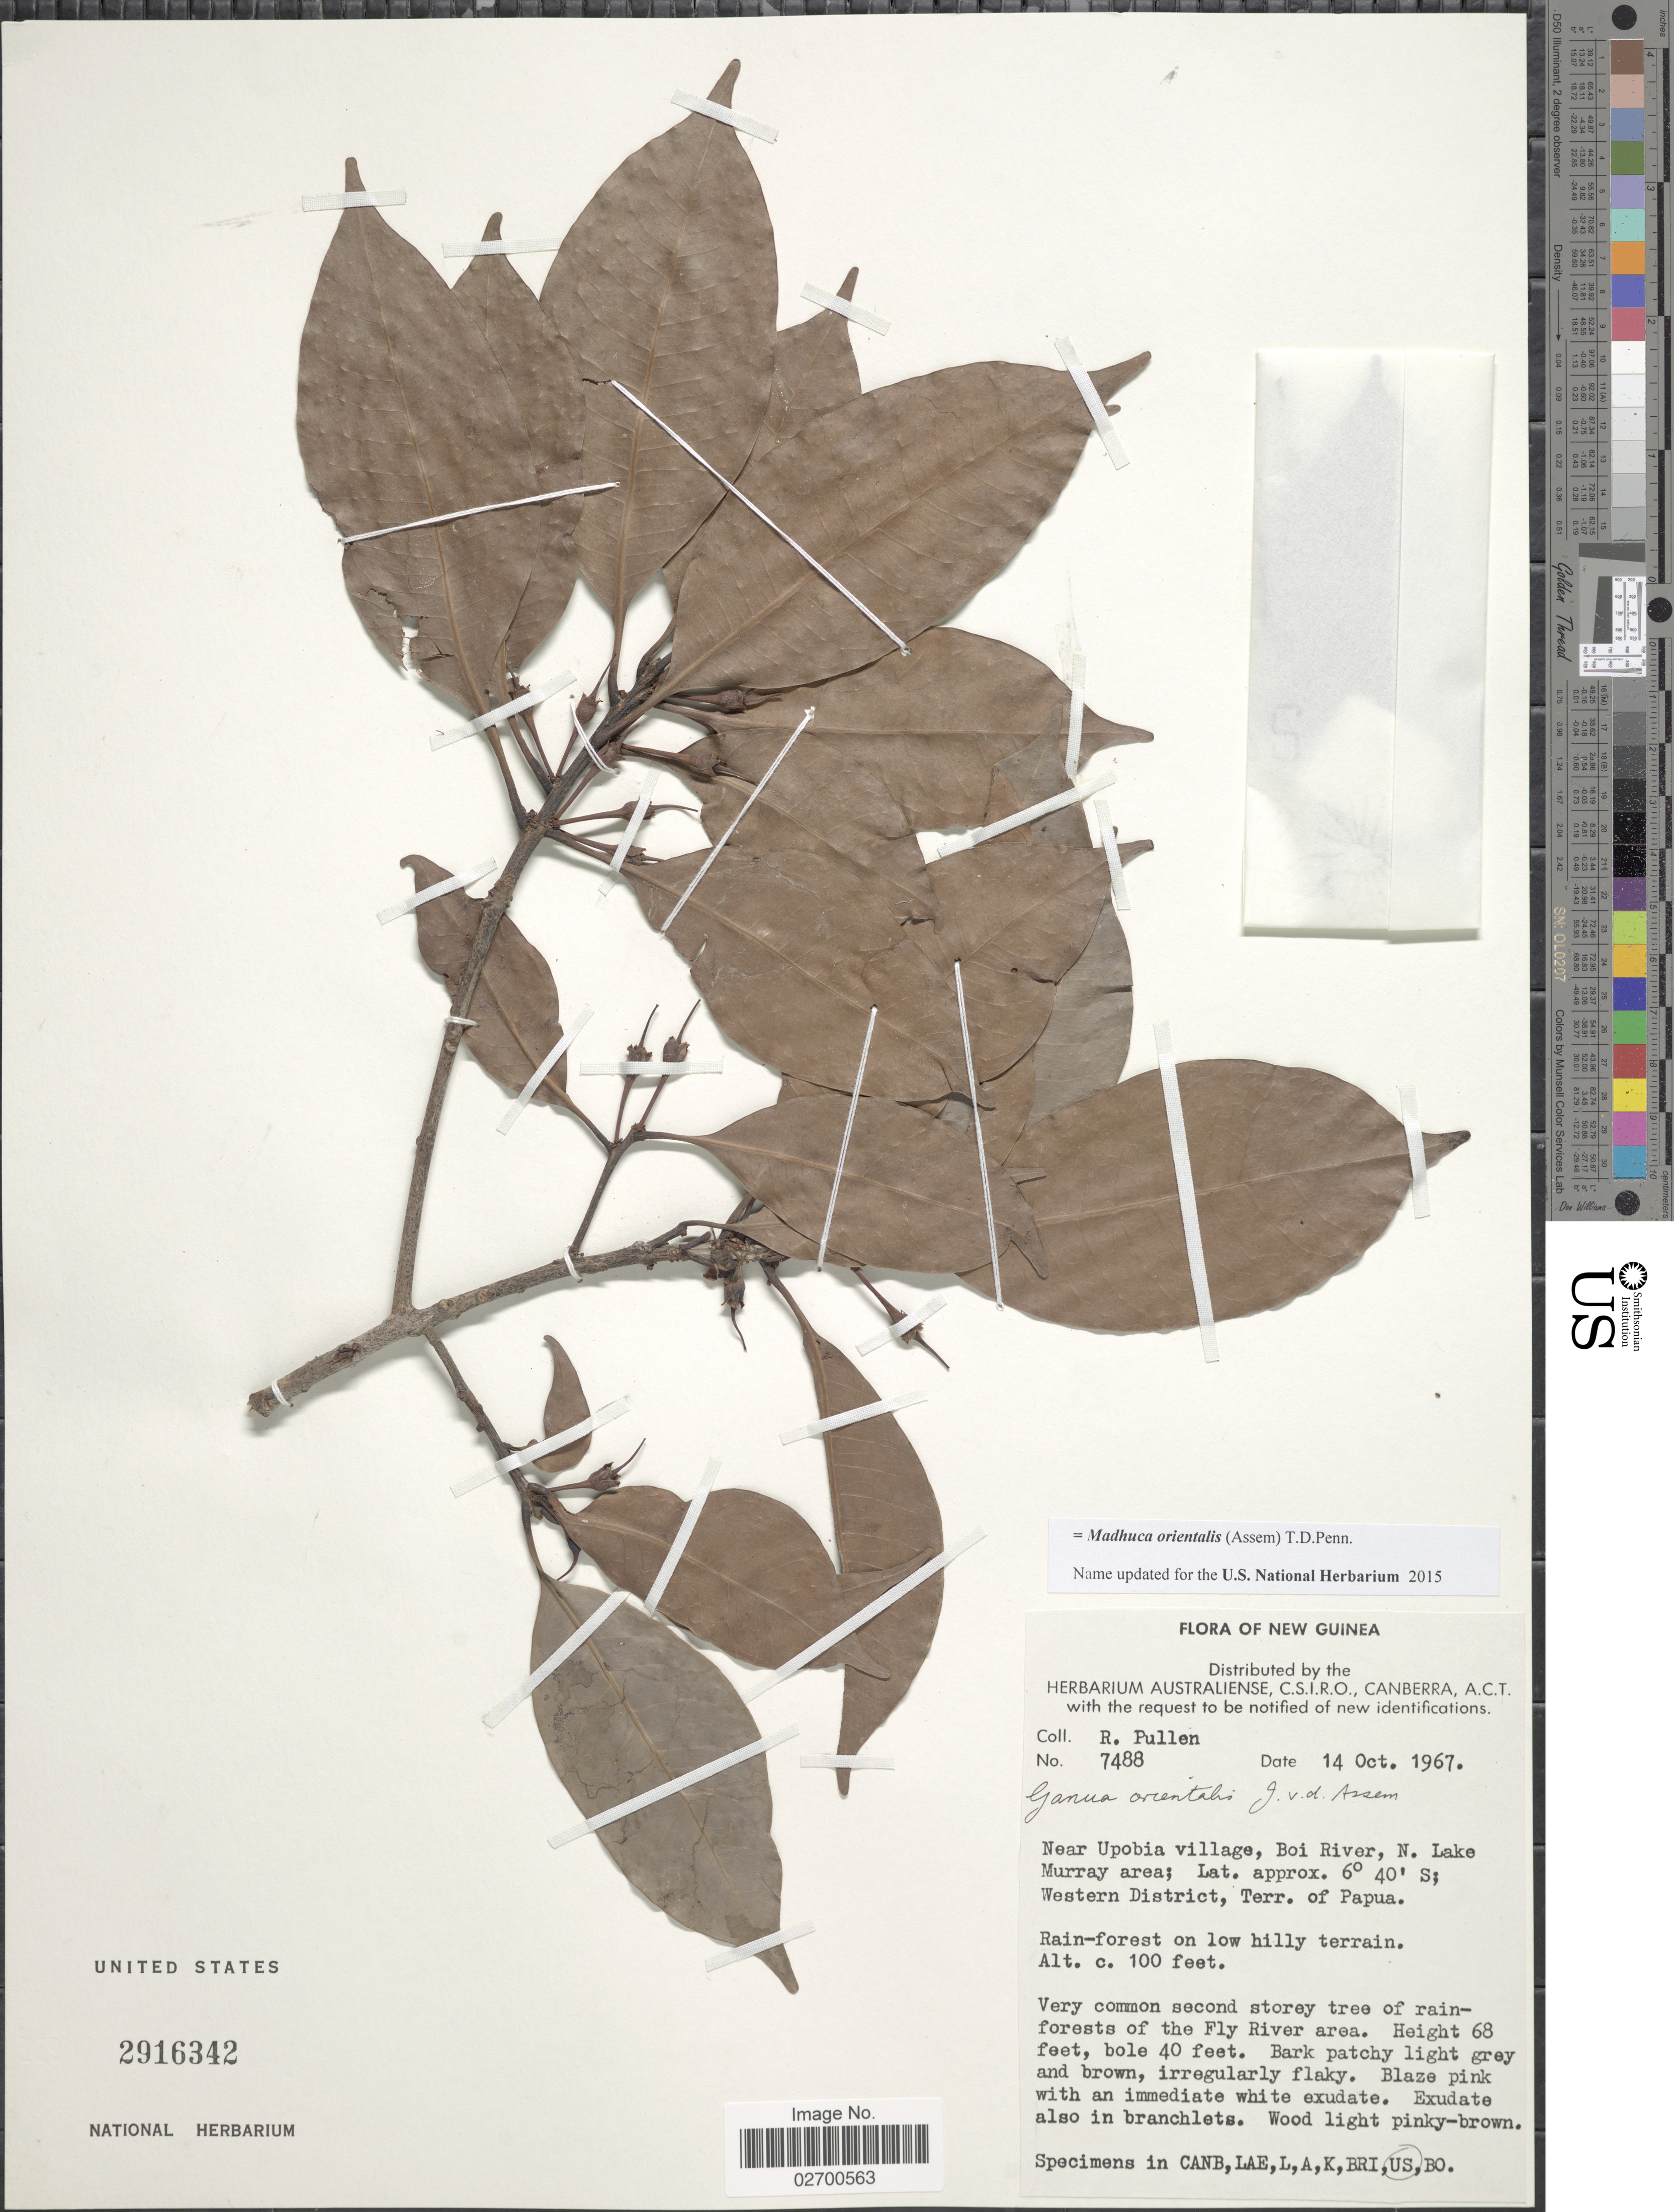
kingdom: Plantae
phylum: Tracheophyta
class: Magnoliopsida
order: Ericales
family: Sapotaceae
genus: Madhuca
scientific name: Madhuca orientalis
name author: (Assem) T.D. Penn.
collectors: R. Pullen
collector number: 7488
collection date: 1967-10-14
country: Papua New Guinea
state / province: Manus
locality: New Guinea. Near Upobia village, Boi River, N. Lake Murray area; Western District, Terr. of Papua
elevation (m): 100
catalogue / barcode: US 2916342